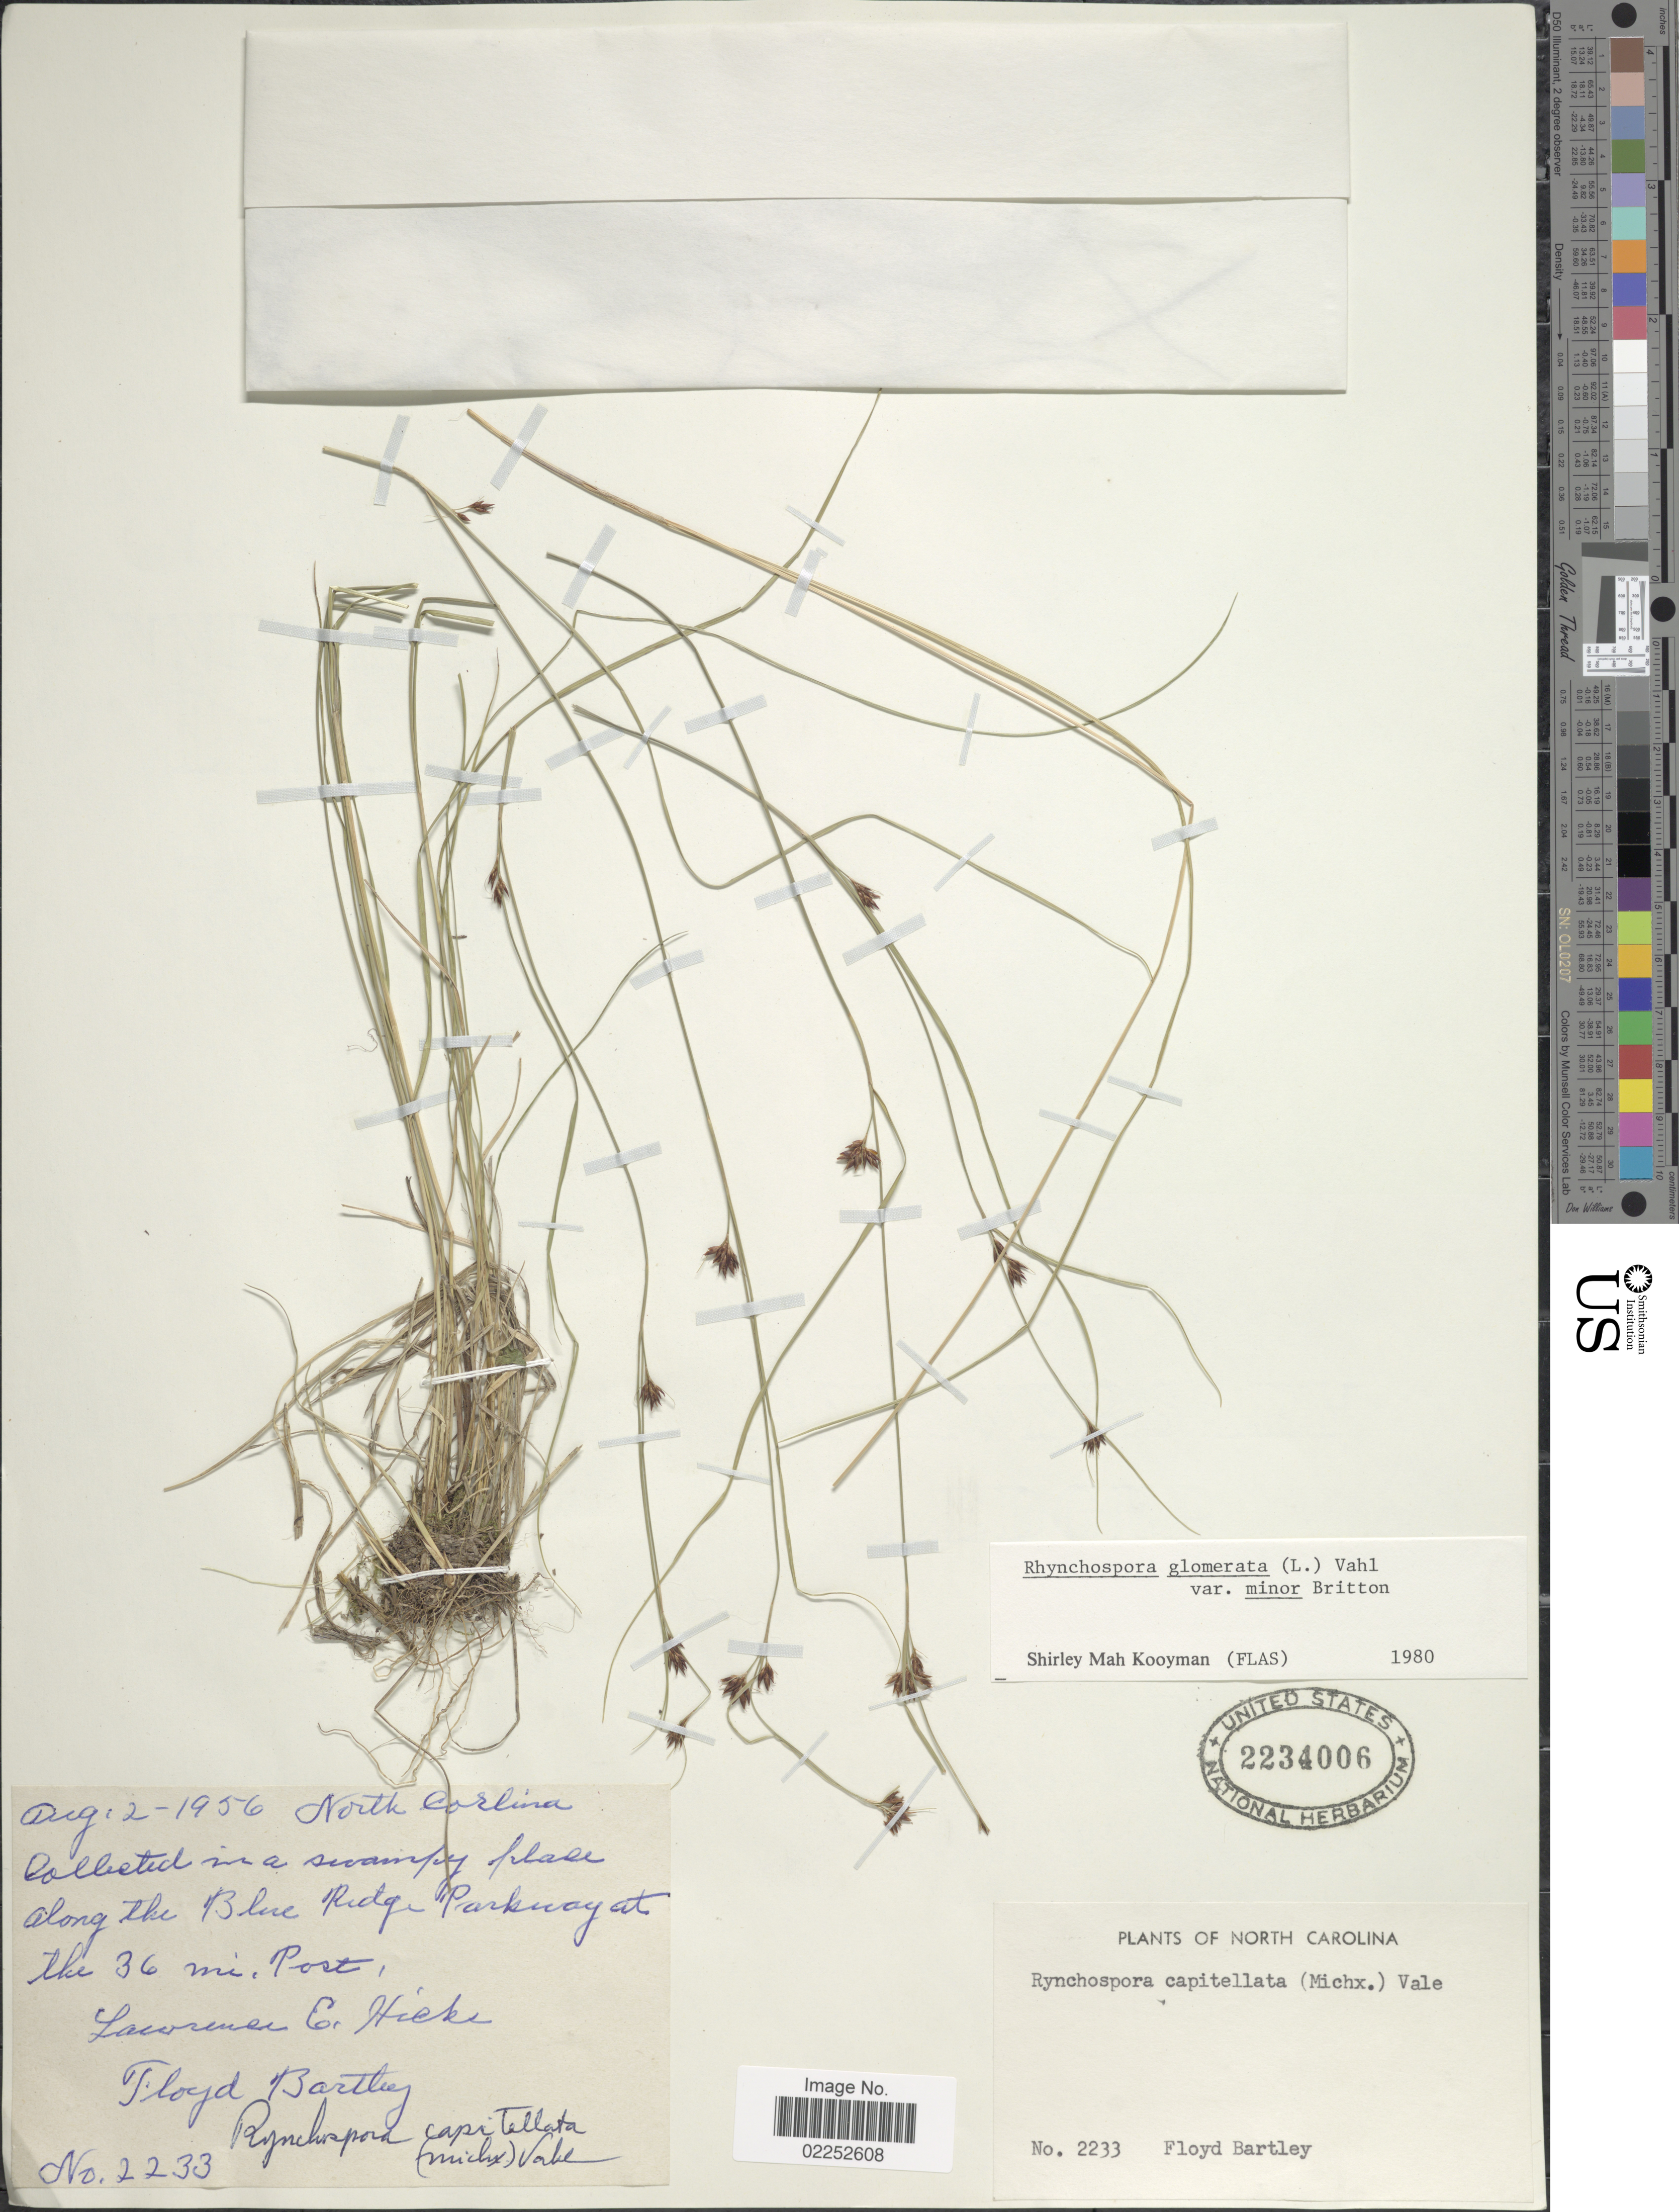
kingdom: Plantae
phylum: Tracheophyta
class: Liliopsida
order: Poales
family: Cyperaceae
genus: Rhynchospora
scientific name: Rhynchospora capitellata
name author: (Michx.) Vahl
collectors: L. E. Hicks & F. Bartley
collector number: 2233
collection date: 1956-08-02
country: United States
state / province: North Carolina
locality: In a swampy place along in a swampy place, Along The Blue Ridge Parkway at the 36 mi Post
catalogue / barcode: US 2234006